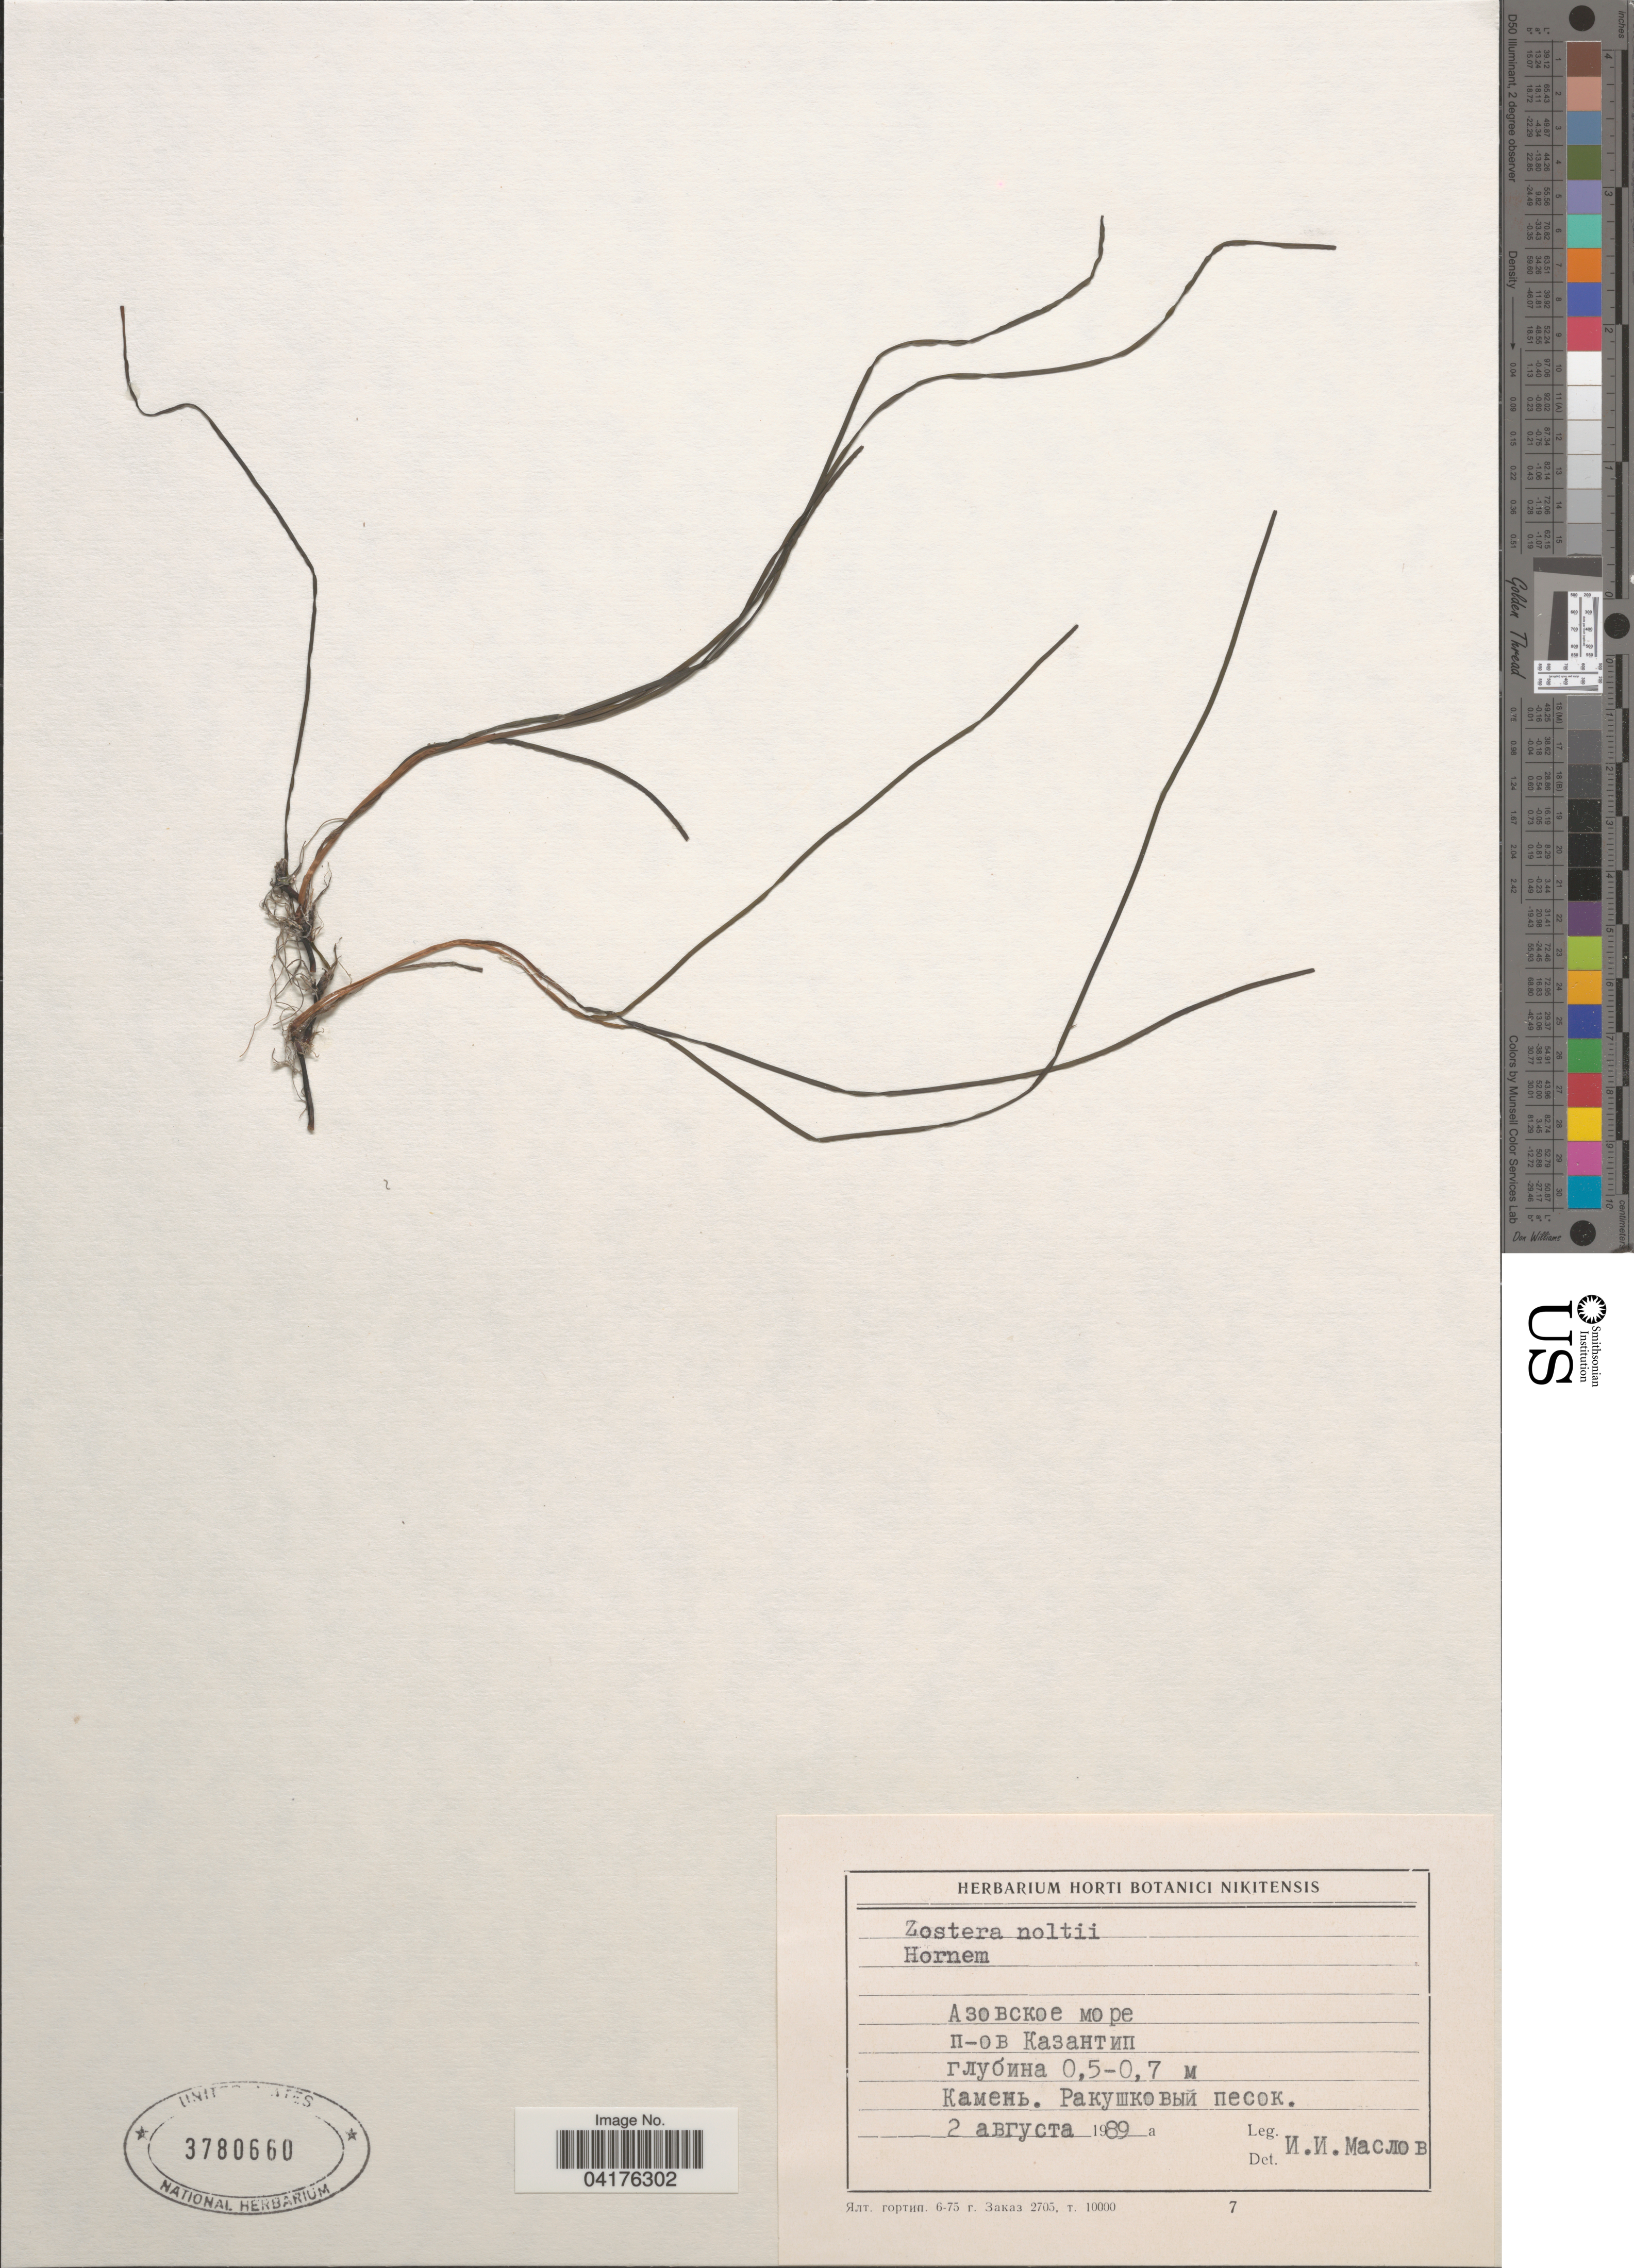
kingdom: Plantae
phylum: Tracheophyta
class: Liliopsida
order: Alismatales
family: Zosteraceae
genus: Zostera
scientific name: Zostera noltii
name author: Hornem.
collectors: I. Maslov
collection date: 1989-08-02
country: Ukraine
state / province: Crimea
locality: Azov sea, Kazantip.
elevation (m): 0.5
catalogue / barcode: US 3780660